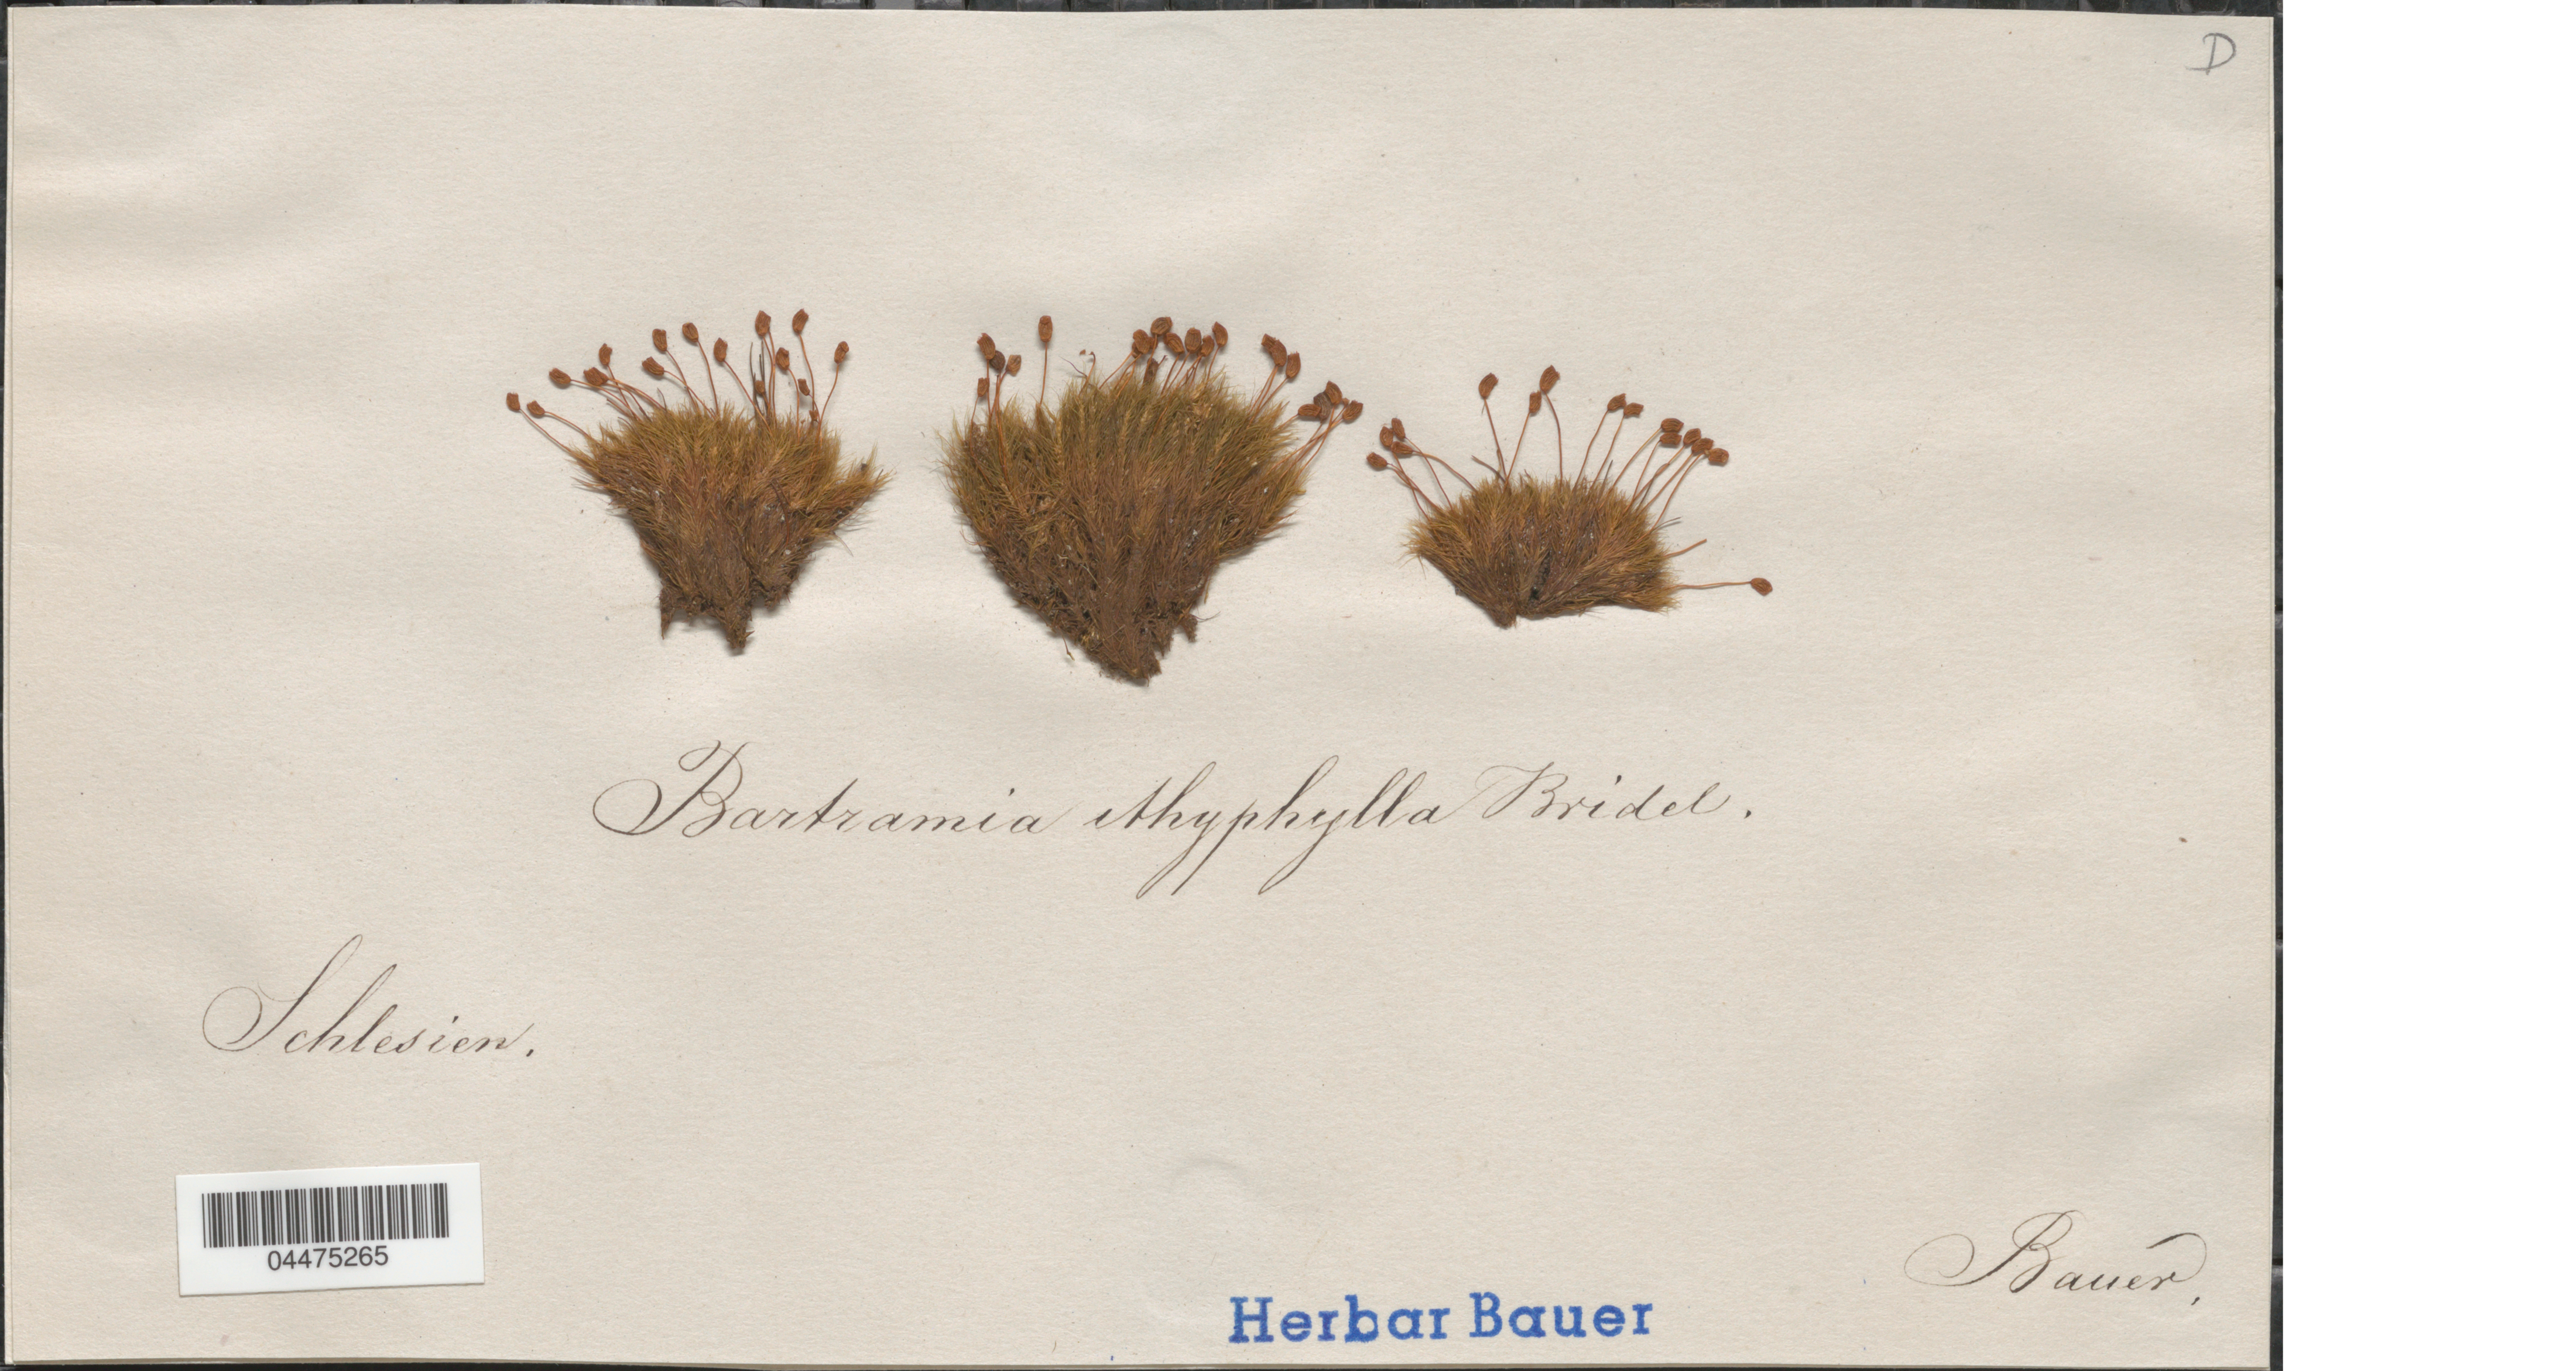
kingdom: Plantae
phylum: Bryophyta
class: Bryopsida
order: Bartramiales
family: Bartramiaceae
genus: Bartramia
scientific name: Bartramia ithyphylla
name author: Brid.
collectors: -. Bauer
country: Czechia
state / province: Moravian-Silesian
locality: Schlesien.